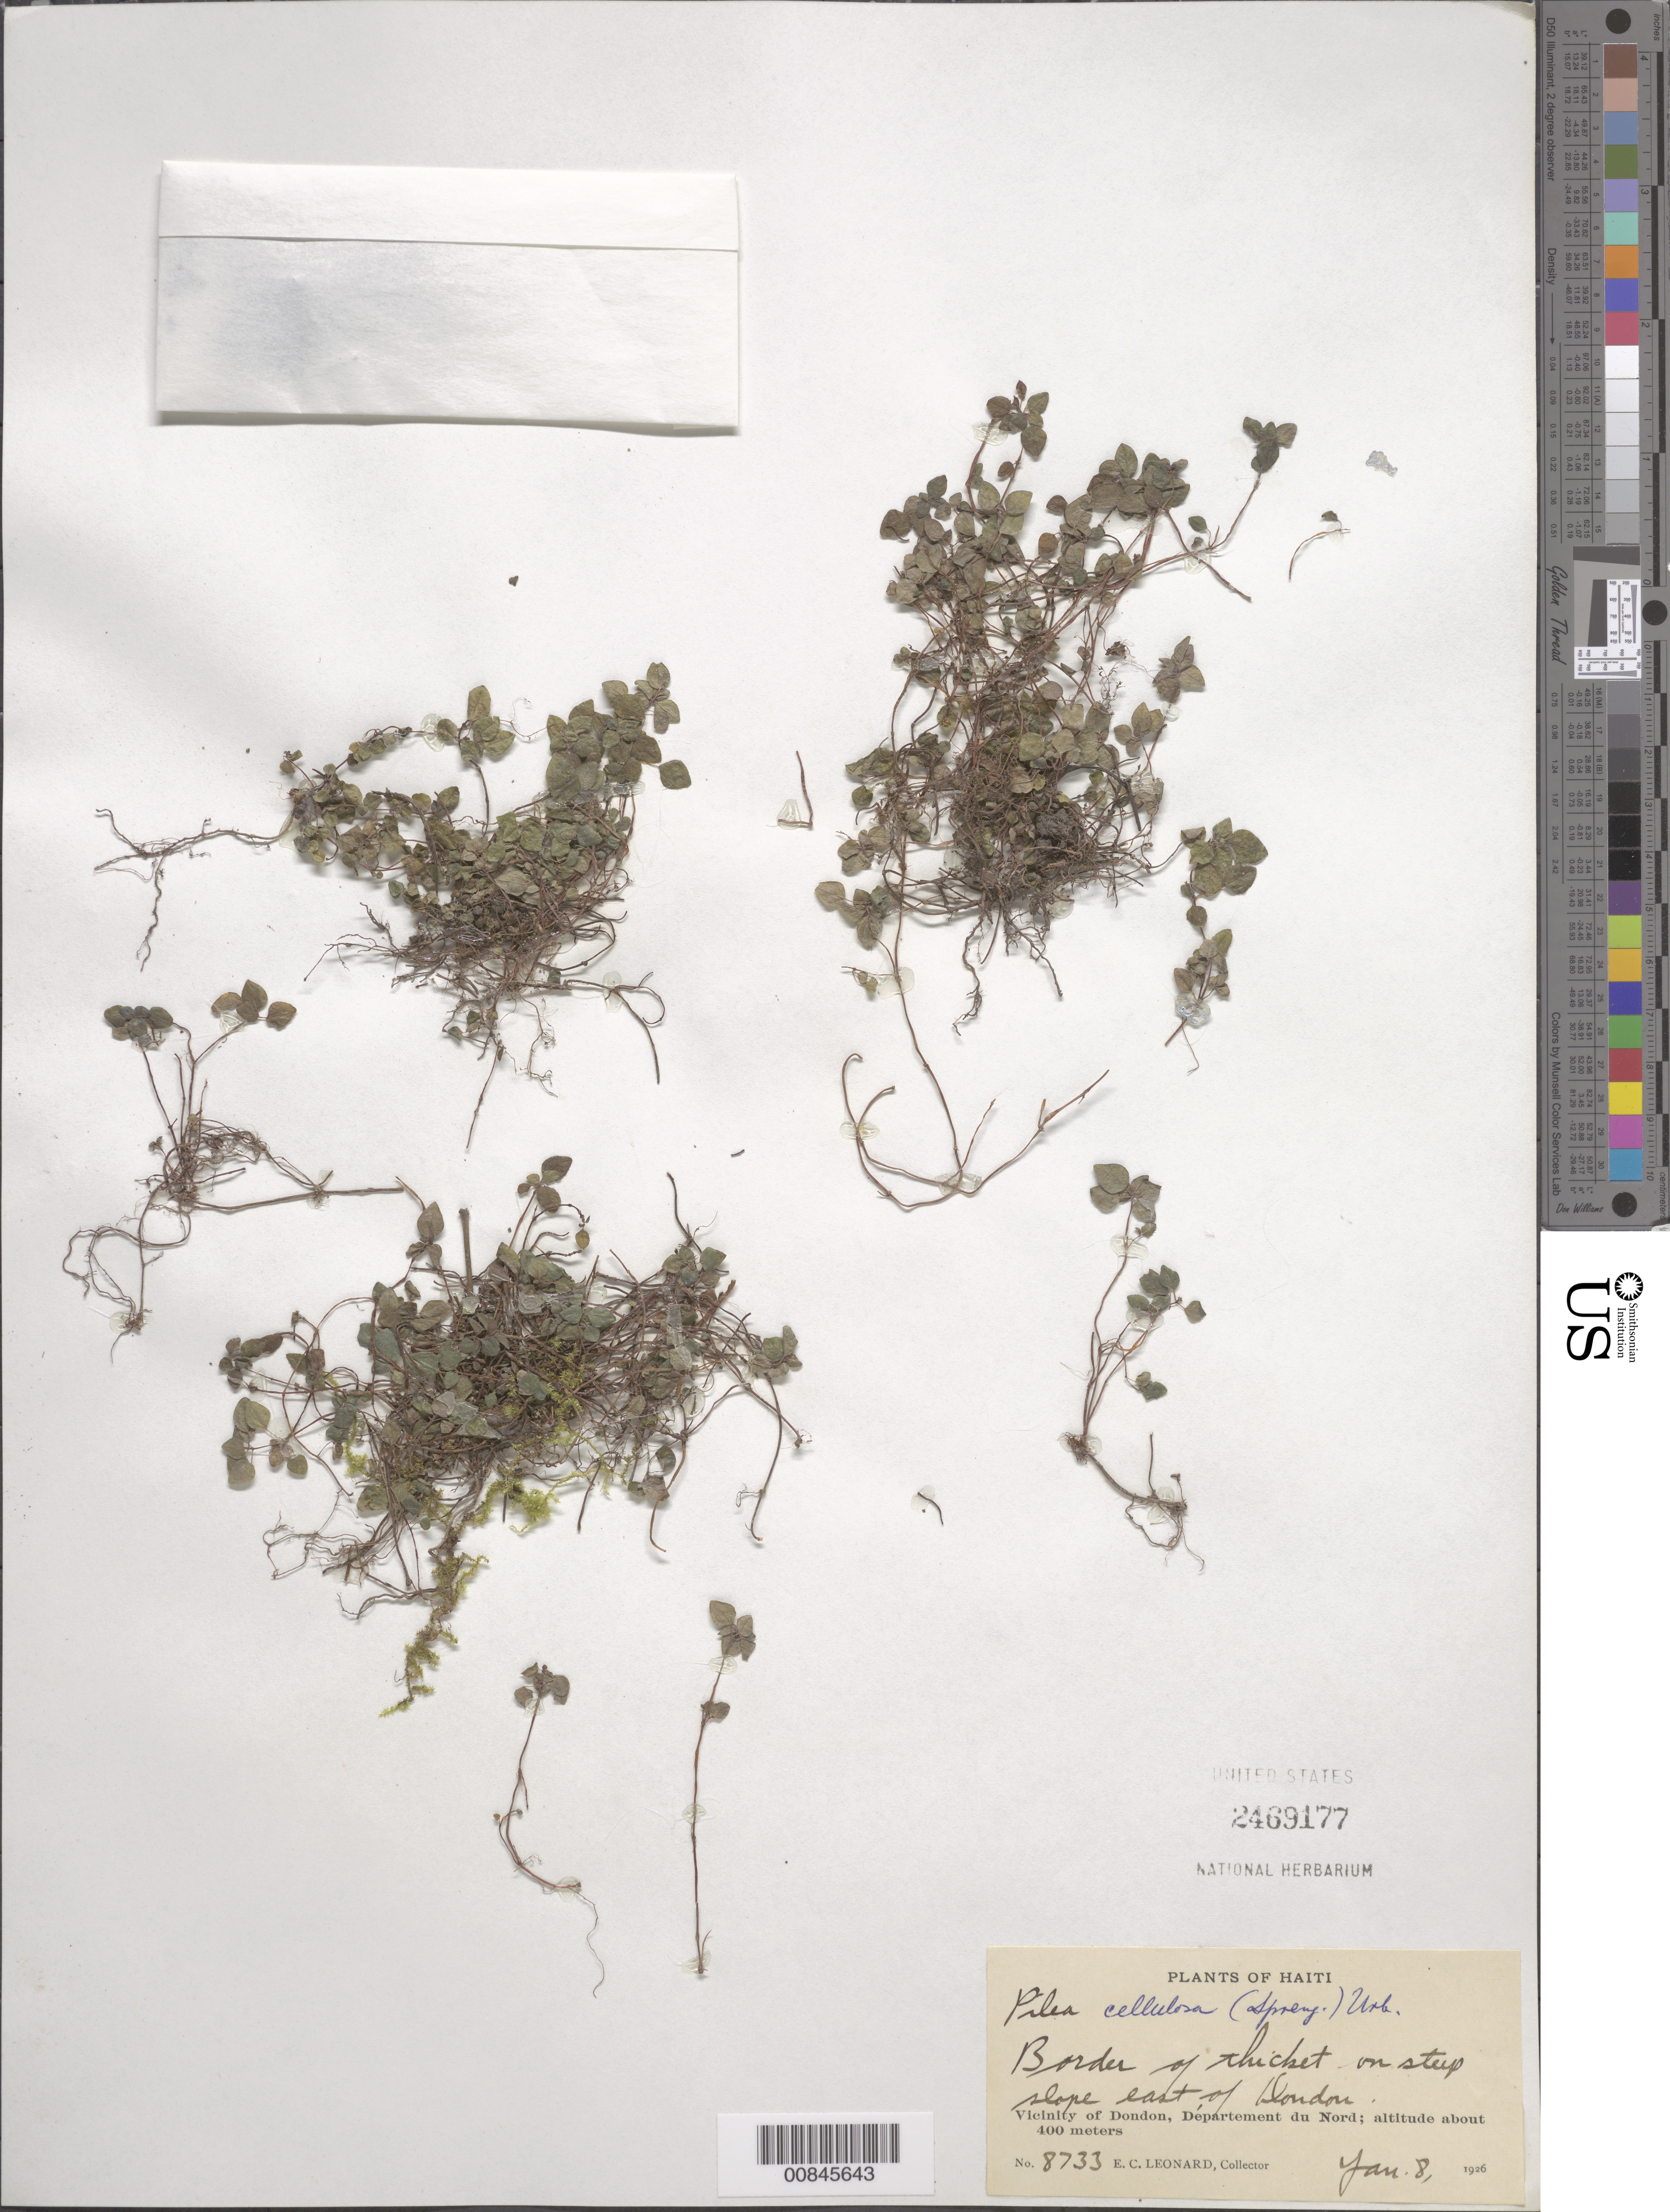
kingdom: Plantae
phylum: Tracheophyta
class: Magnoliopsida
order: Rosales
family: Urticaceae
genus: Pilea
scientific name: Pilea cellulosa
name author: Urb.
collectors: E. C. Leonard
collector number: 8733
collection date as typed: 08 Jan 1926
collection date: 1926-01-08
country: Haiti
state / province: Nord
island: Hispaniola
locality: Steep slope east of Dondon.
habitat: Border of thicket on steep slope.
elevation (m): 400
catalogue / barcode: US 2469177